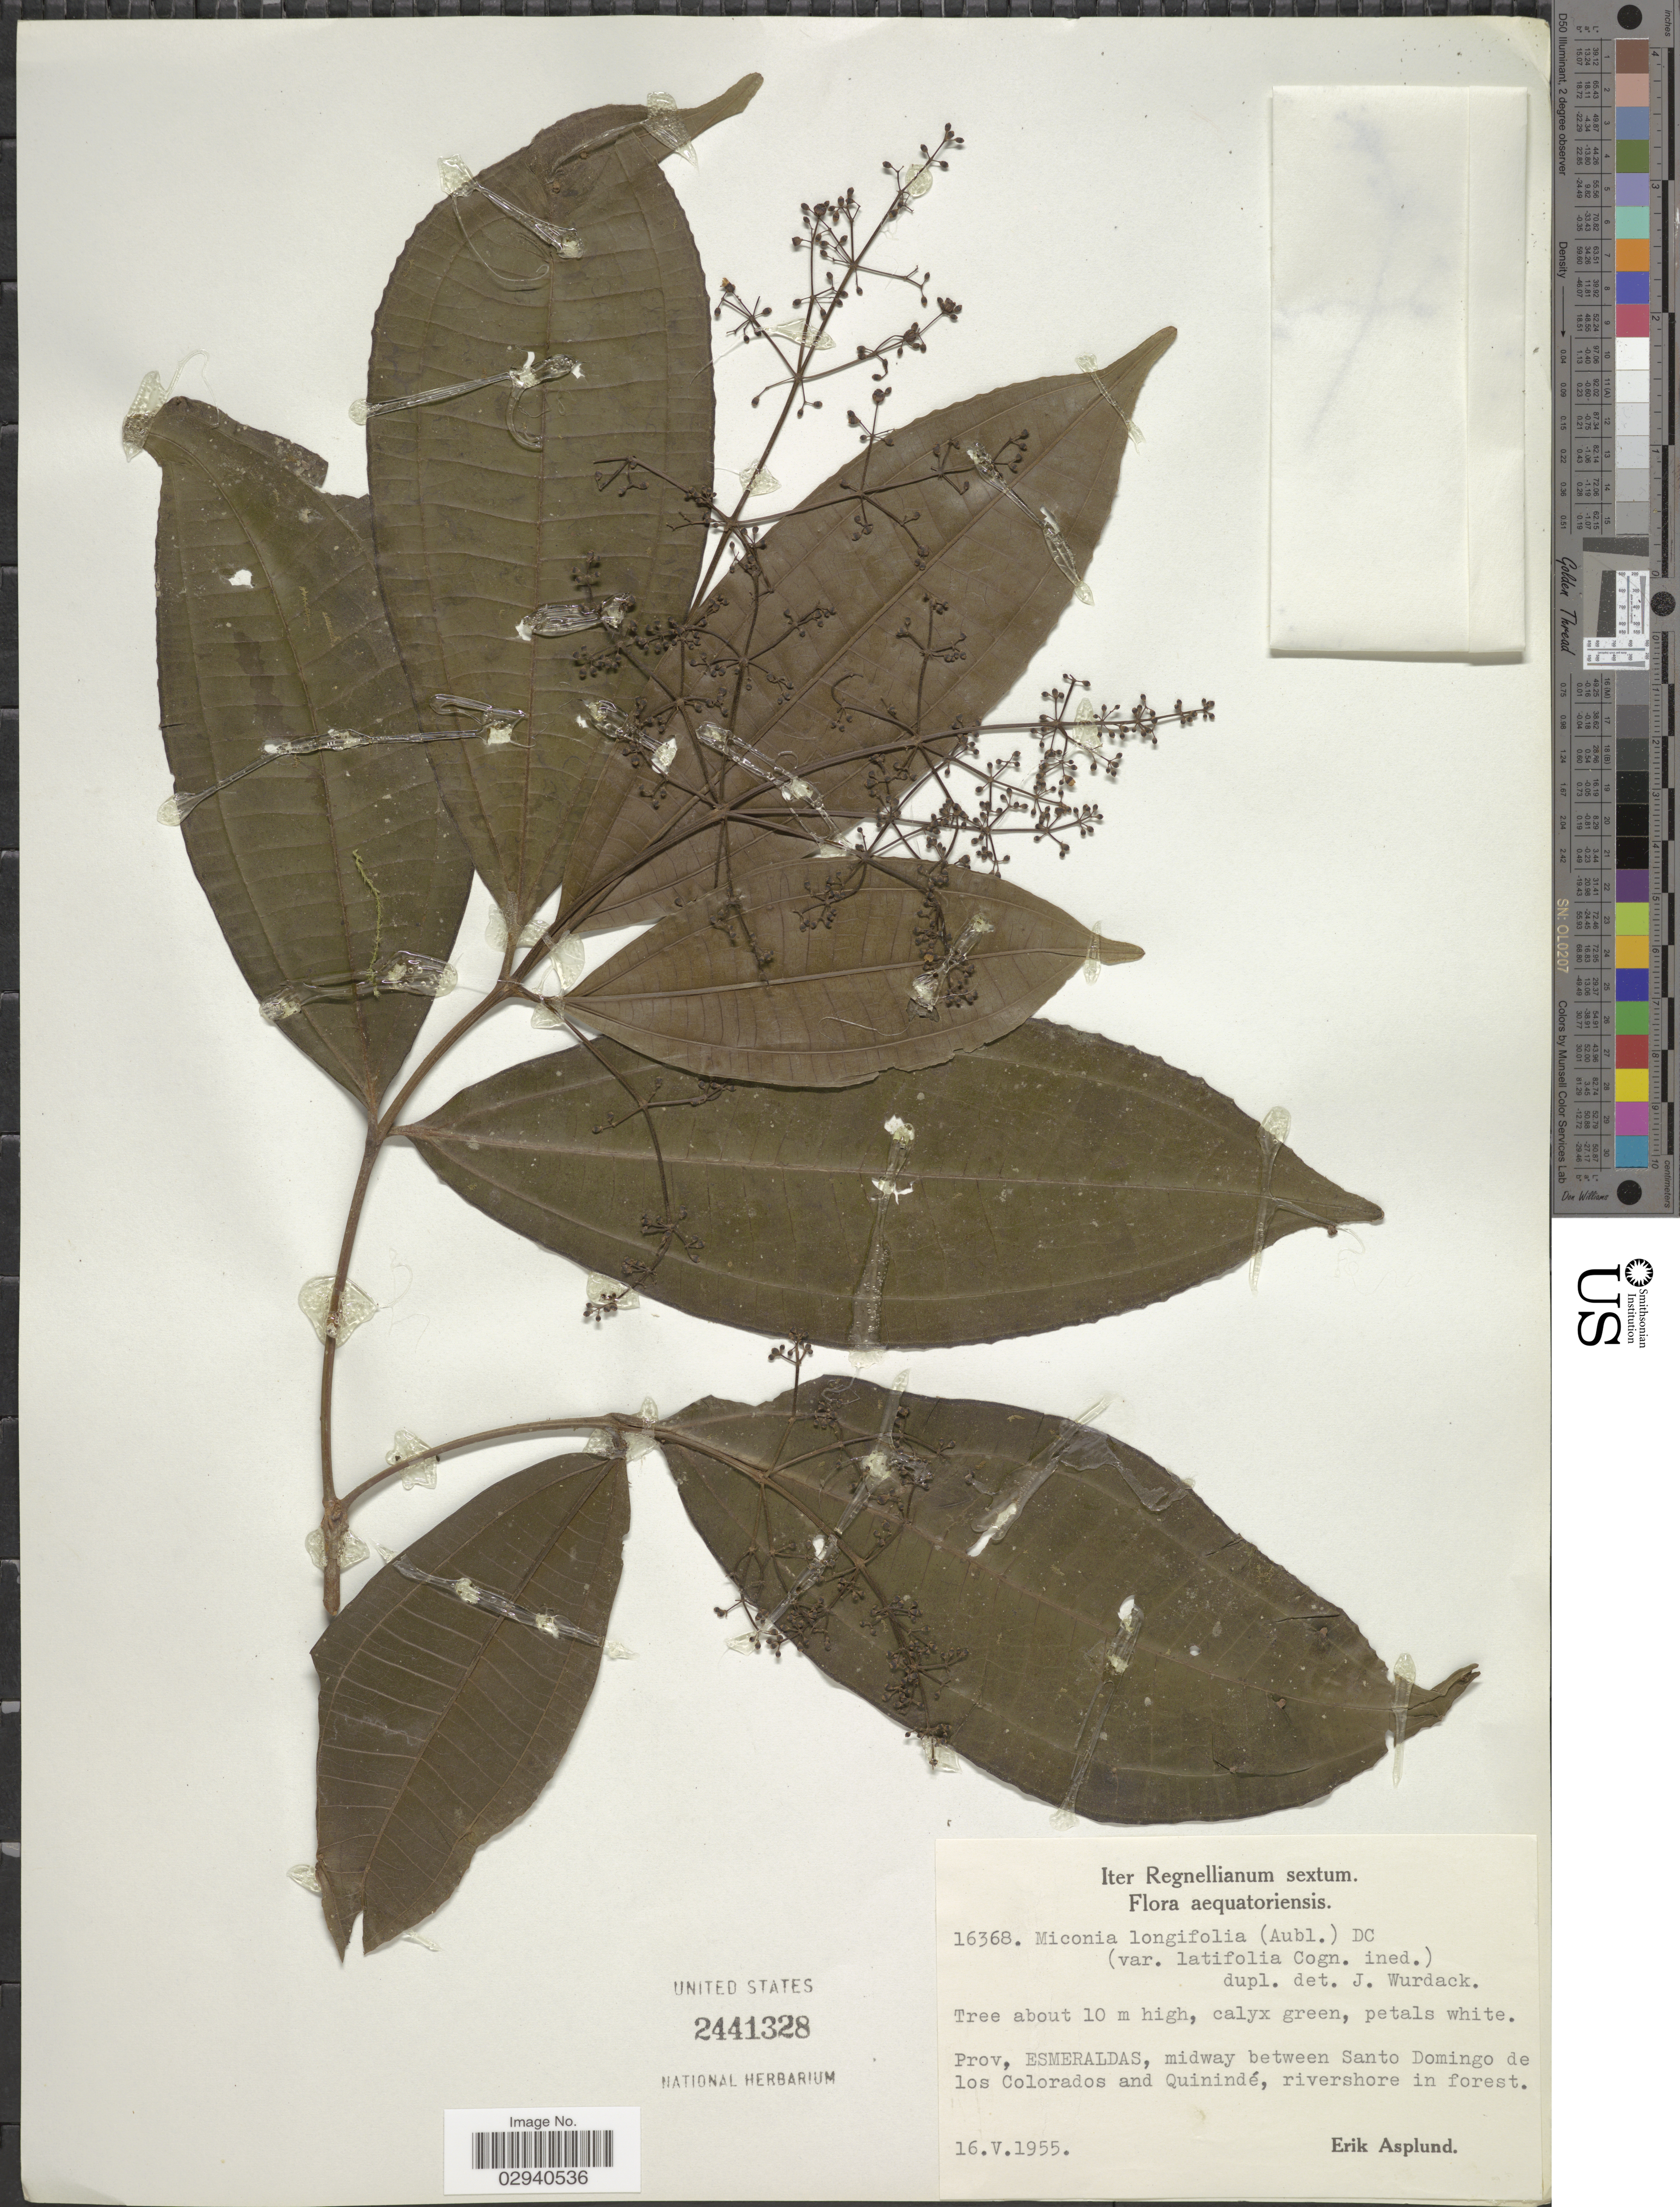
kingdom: Plantae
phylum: Tracheophyta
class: Magnoliopsida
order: Myrtales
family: Melastomataceae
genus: Miconia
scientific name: Miconia longifolia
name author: (Aubl.) DC.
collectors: E. Asplund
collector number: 16368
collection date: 1955-05-16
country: Ecuador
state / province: Esmeraldas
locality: Midway between Santo Domingo de los Colorados and Quinindé, rivershore in forest.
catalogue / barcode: US 2441328